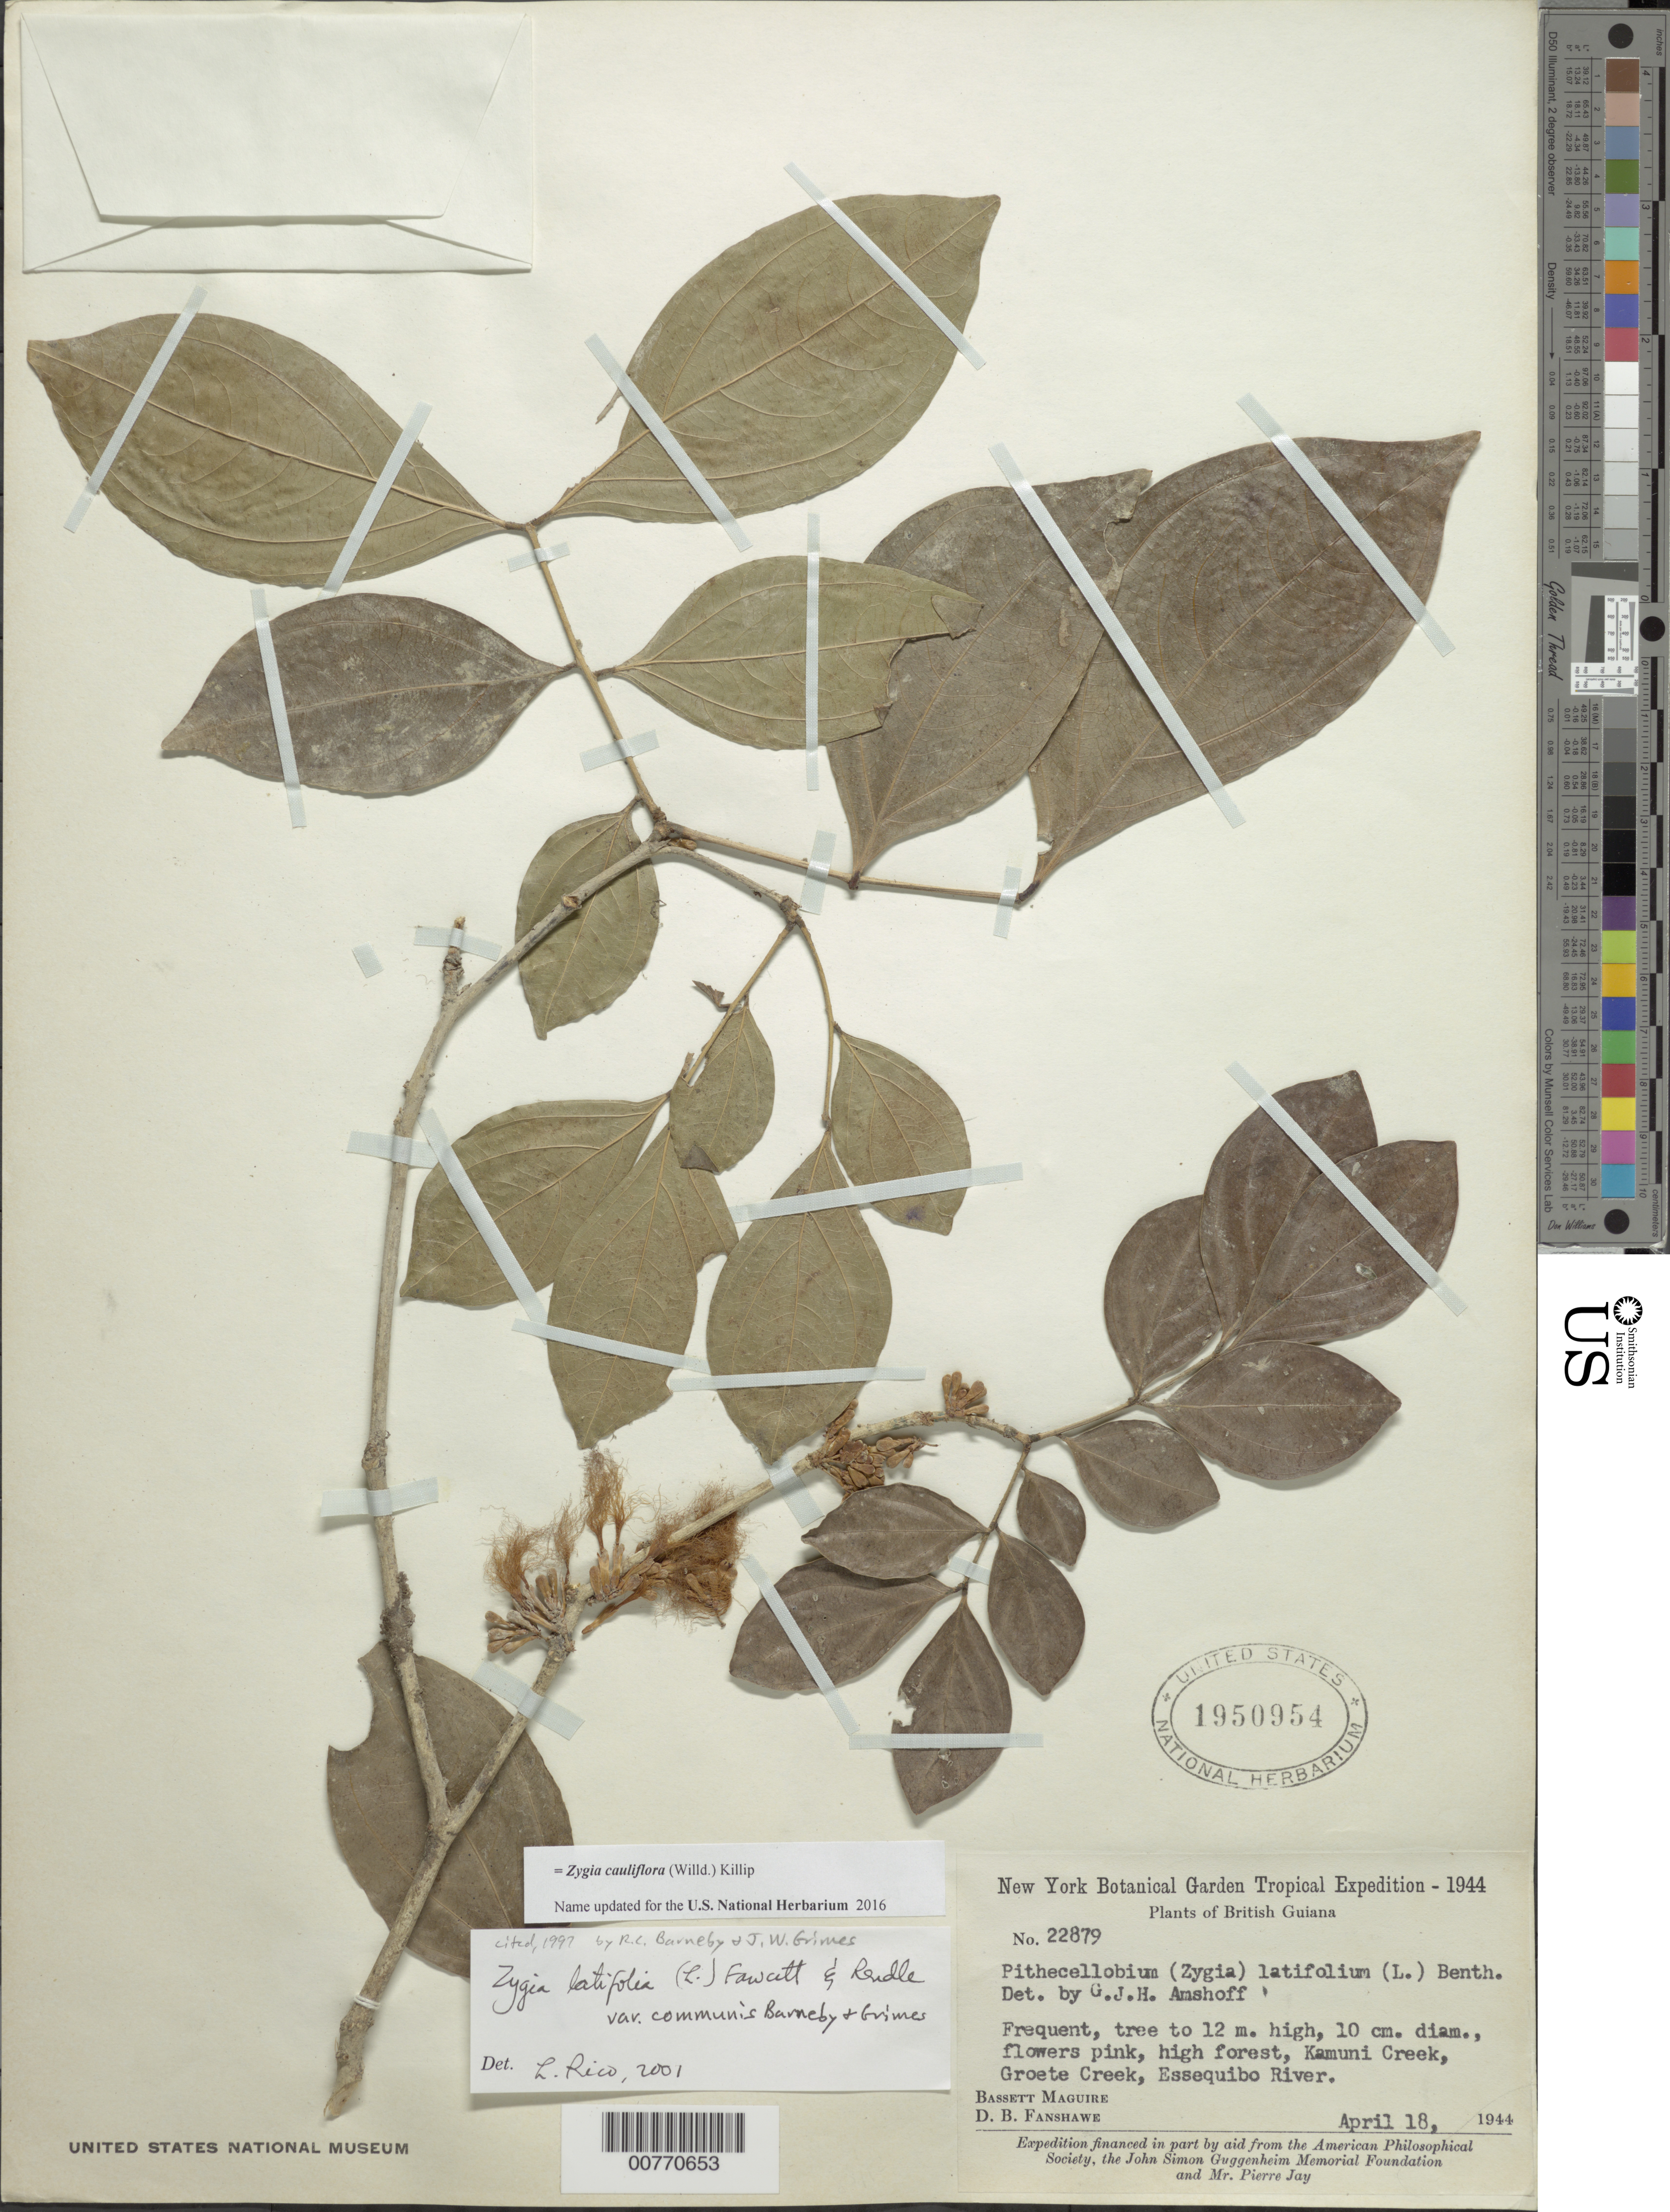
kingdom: Plantae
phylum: Tracheophyta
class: Magnoliopsida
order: Fabales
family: Fabaceae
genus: Zygia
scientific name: Zygia cauliflora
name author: (Willd.) Killip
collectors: B. Maguire & D. B. Fanshawe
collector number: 22879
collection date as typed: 18-Apr-44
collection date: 1944-04-18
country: Guyana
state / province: Essequibo Isl-W. Demerara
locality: Kamuni Creek, Groete Creek, Essequibo River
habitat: High forest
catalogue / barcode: US 1950954